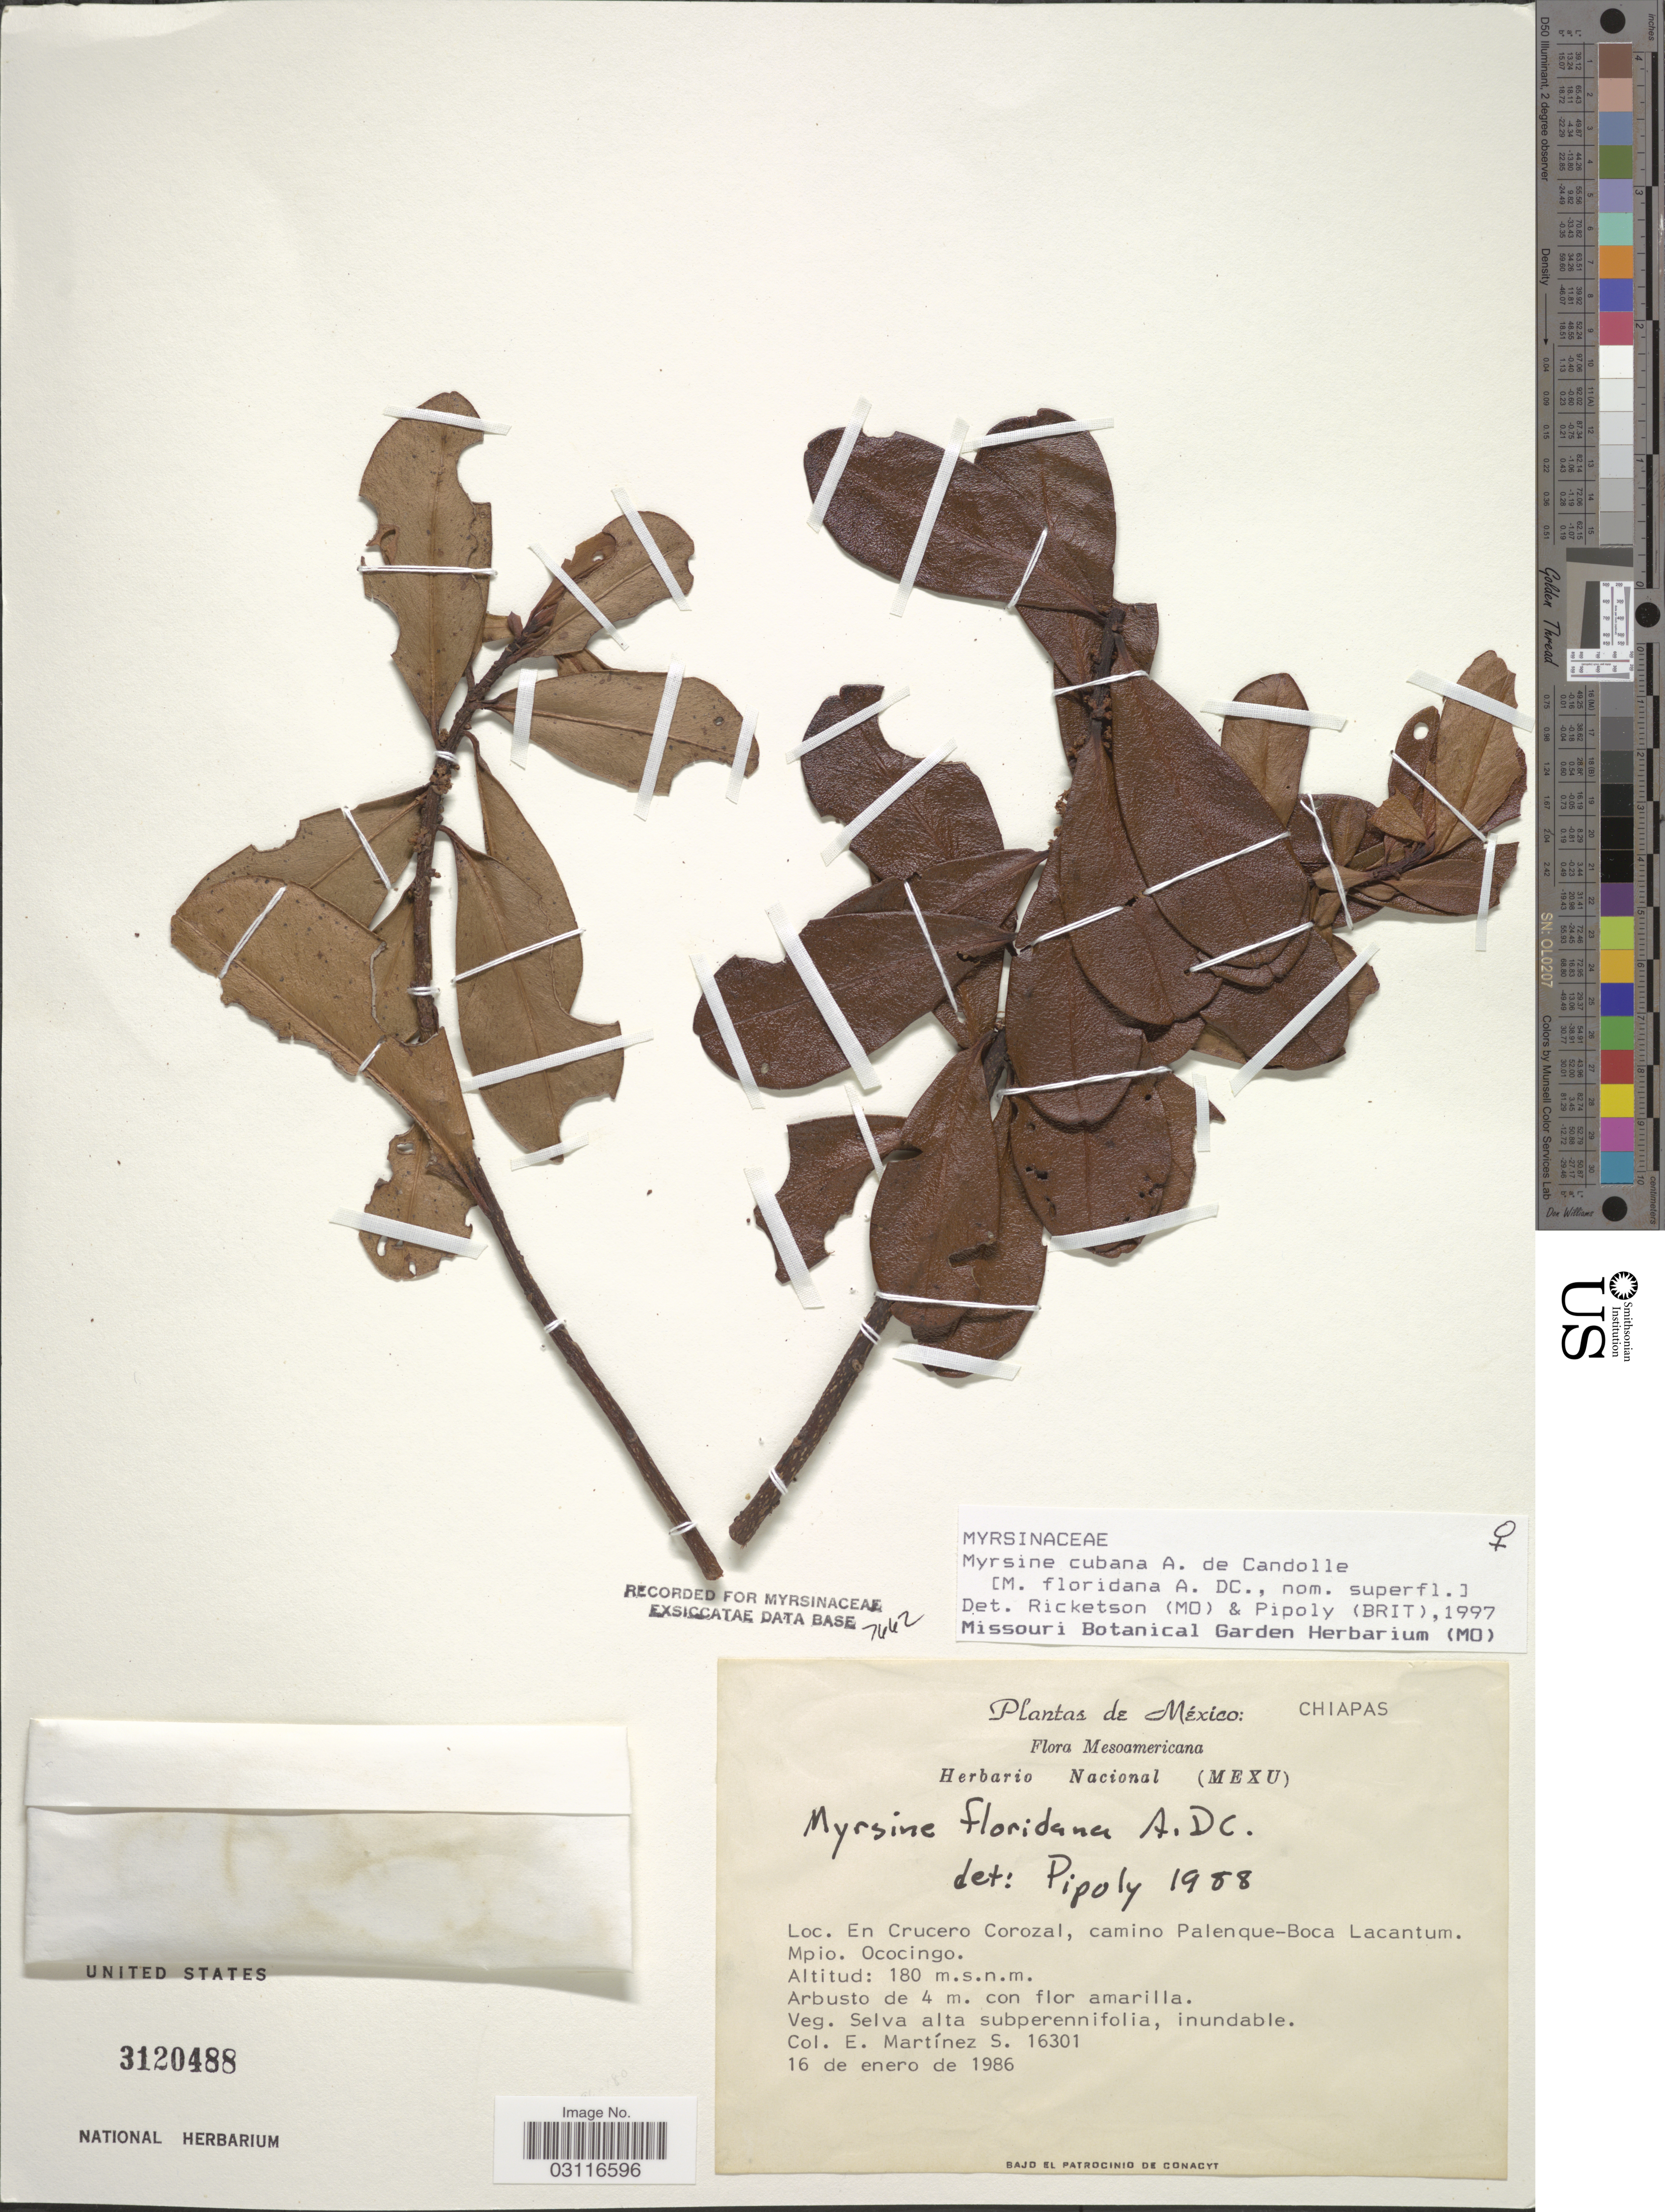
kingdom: Plantae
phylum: Tracheophyta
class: Magnoliopsida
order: Ericales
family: Primulaceae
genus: Myrsine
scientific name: Myrsine cubana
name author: A. DC.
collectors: E. M. Martínez S.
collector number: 16301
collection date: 1986-01-16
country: Mexico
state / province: Chiapas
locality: En Crucero Corozal, camino Palenque-Boca Lacantum. Mpio. Ococingo.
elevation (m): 180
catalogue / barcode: US 3120488